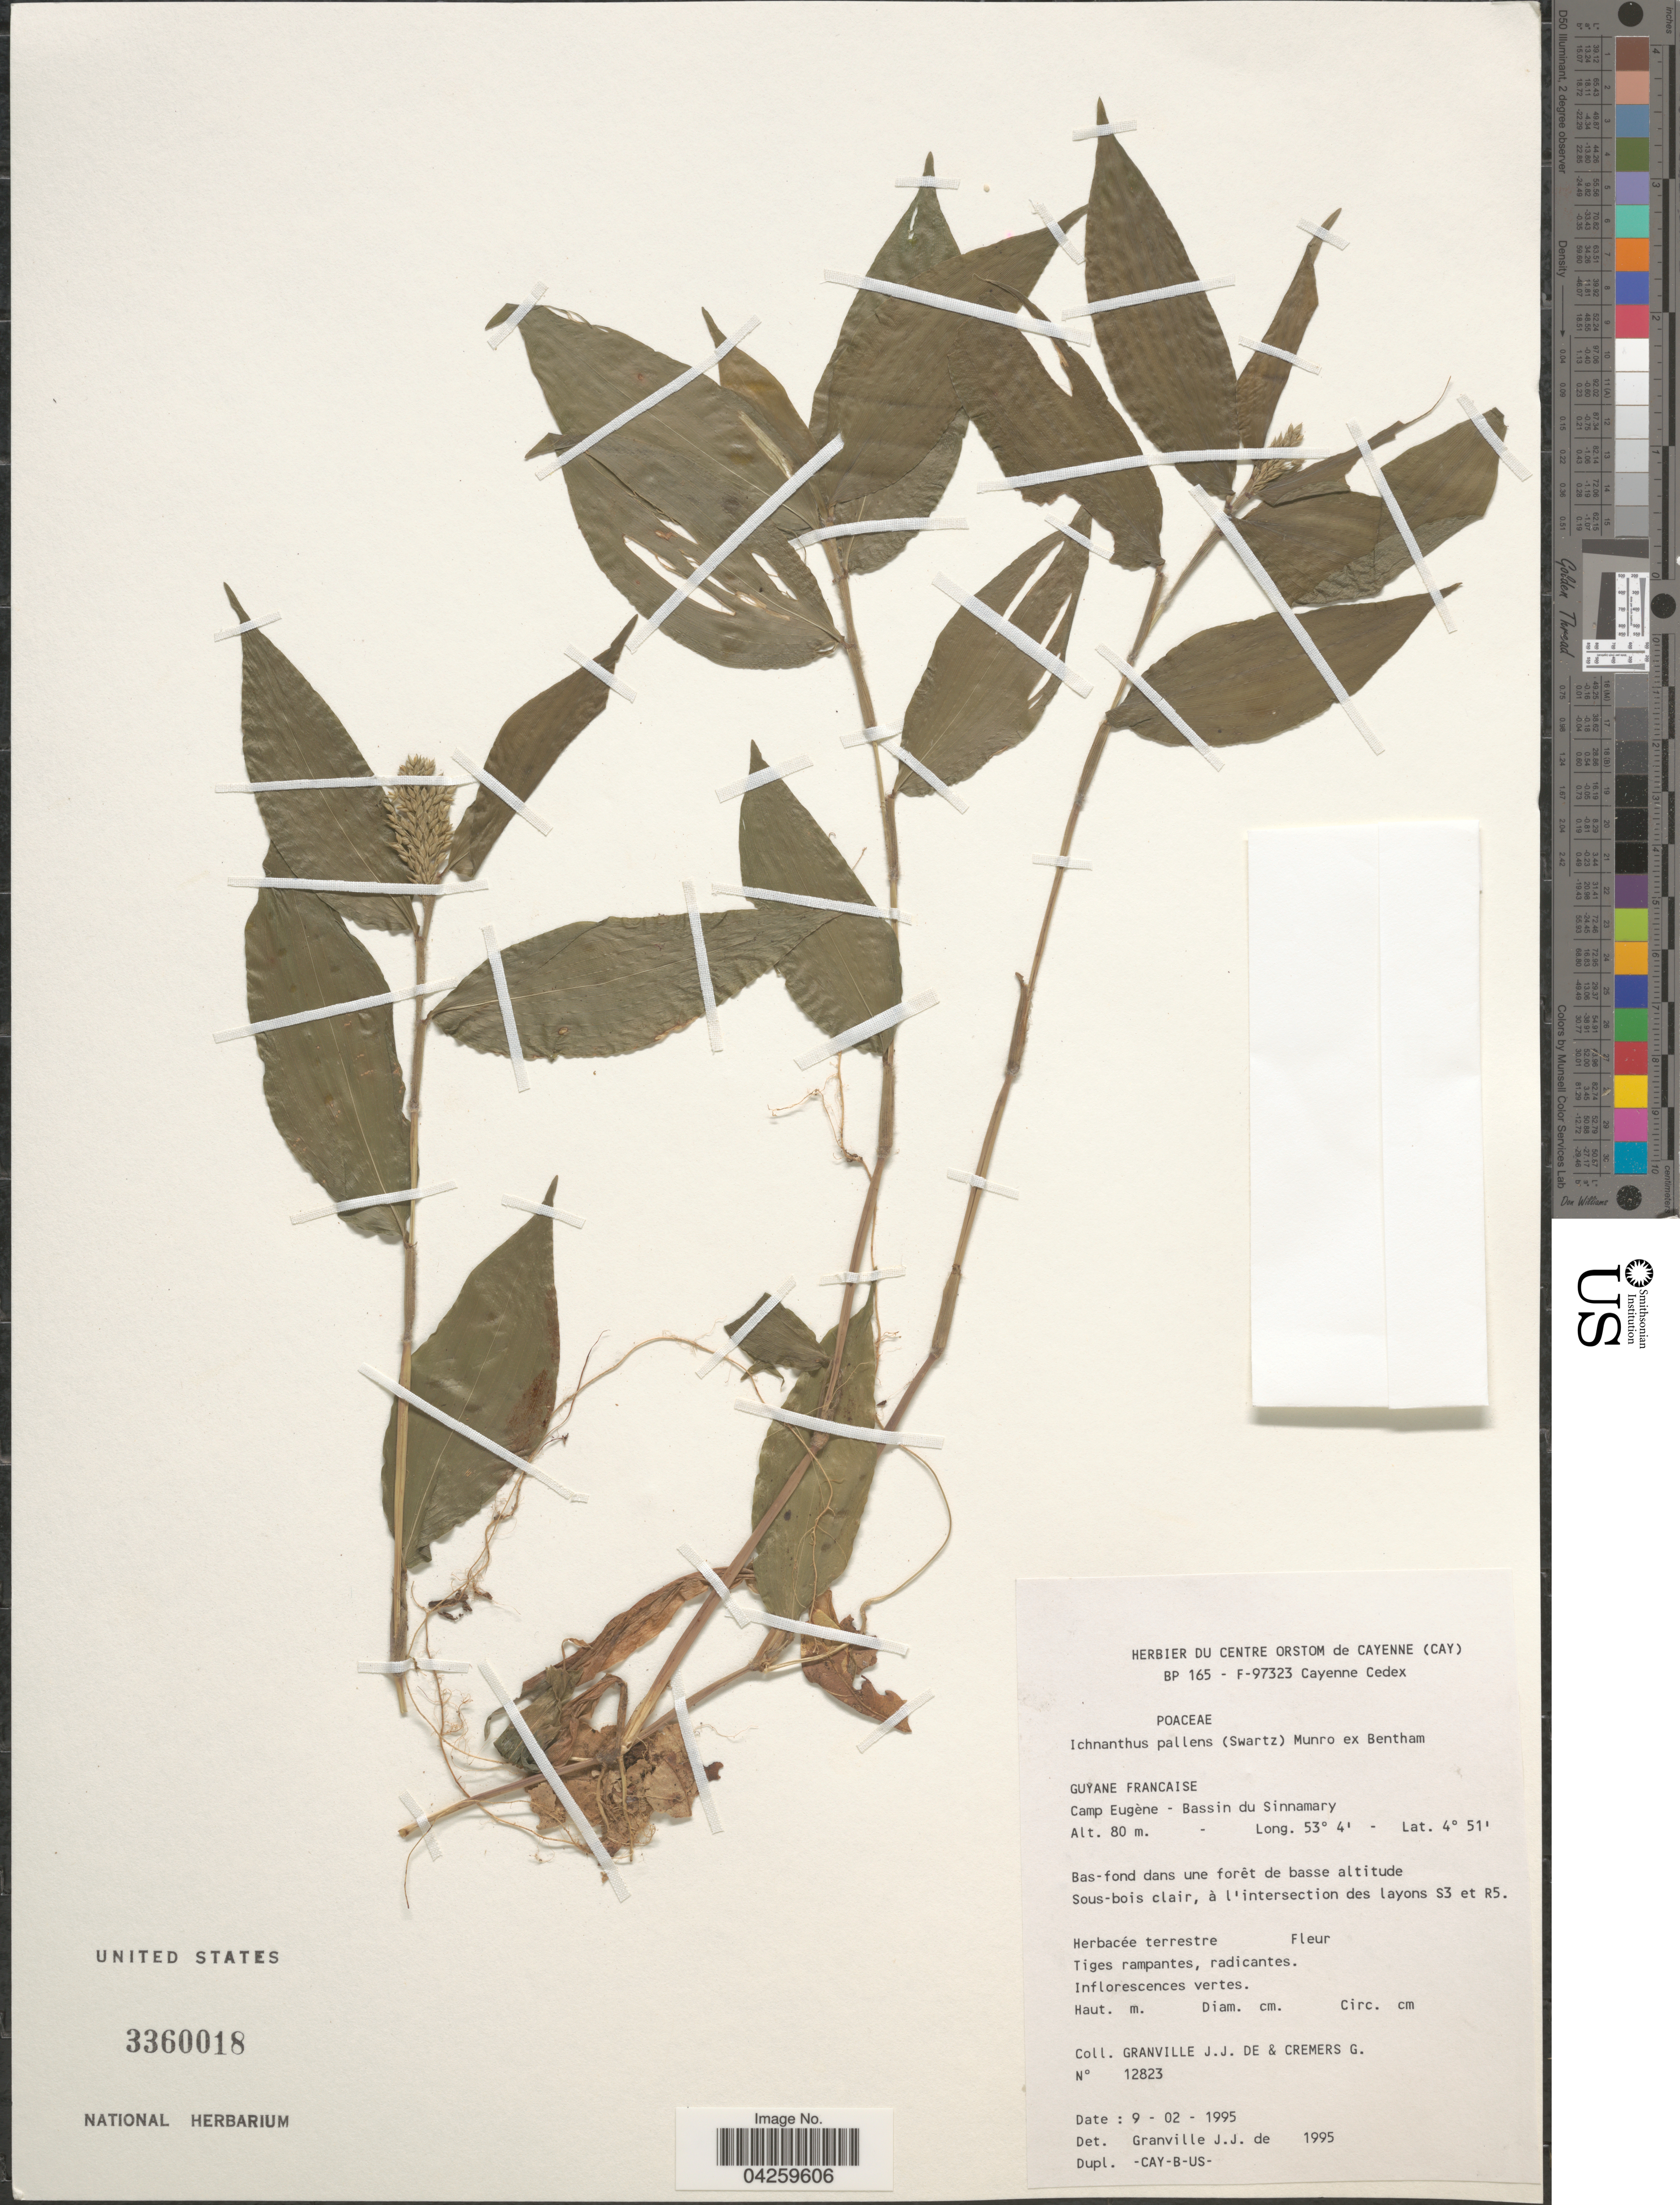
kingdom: Plantae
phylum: Tracheophyta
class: Liliopsida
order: Poales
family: Poaceae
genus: Ichnanthus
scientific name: Ichnanthus pallens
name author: (Sw.) Munro ex Benth.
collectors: J.-J. de Granville & G. Cremers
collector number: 12823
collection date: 1995-02-09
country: French Guiana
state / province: Cayenne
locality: Guyane Francaise. Camp Eugène - Bassin du Sinnamary. Sous-bois clair, à l'intersection des layons S3 et R5.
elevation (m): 80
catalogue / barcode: US 3360018